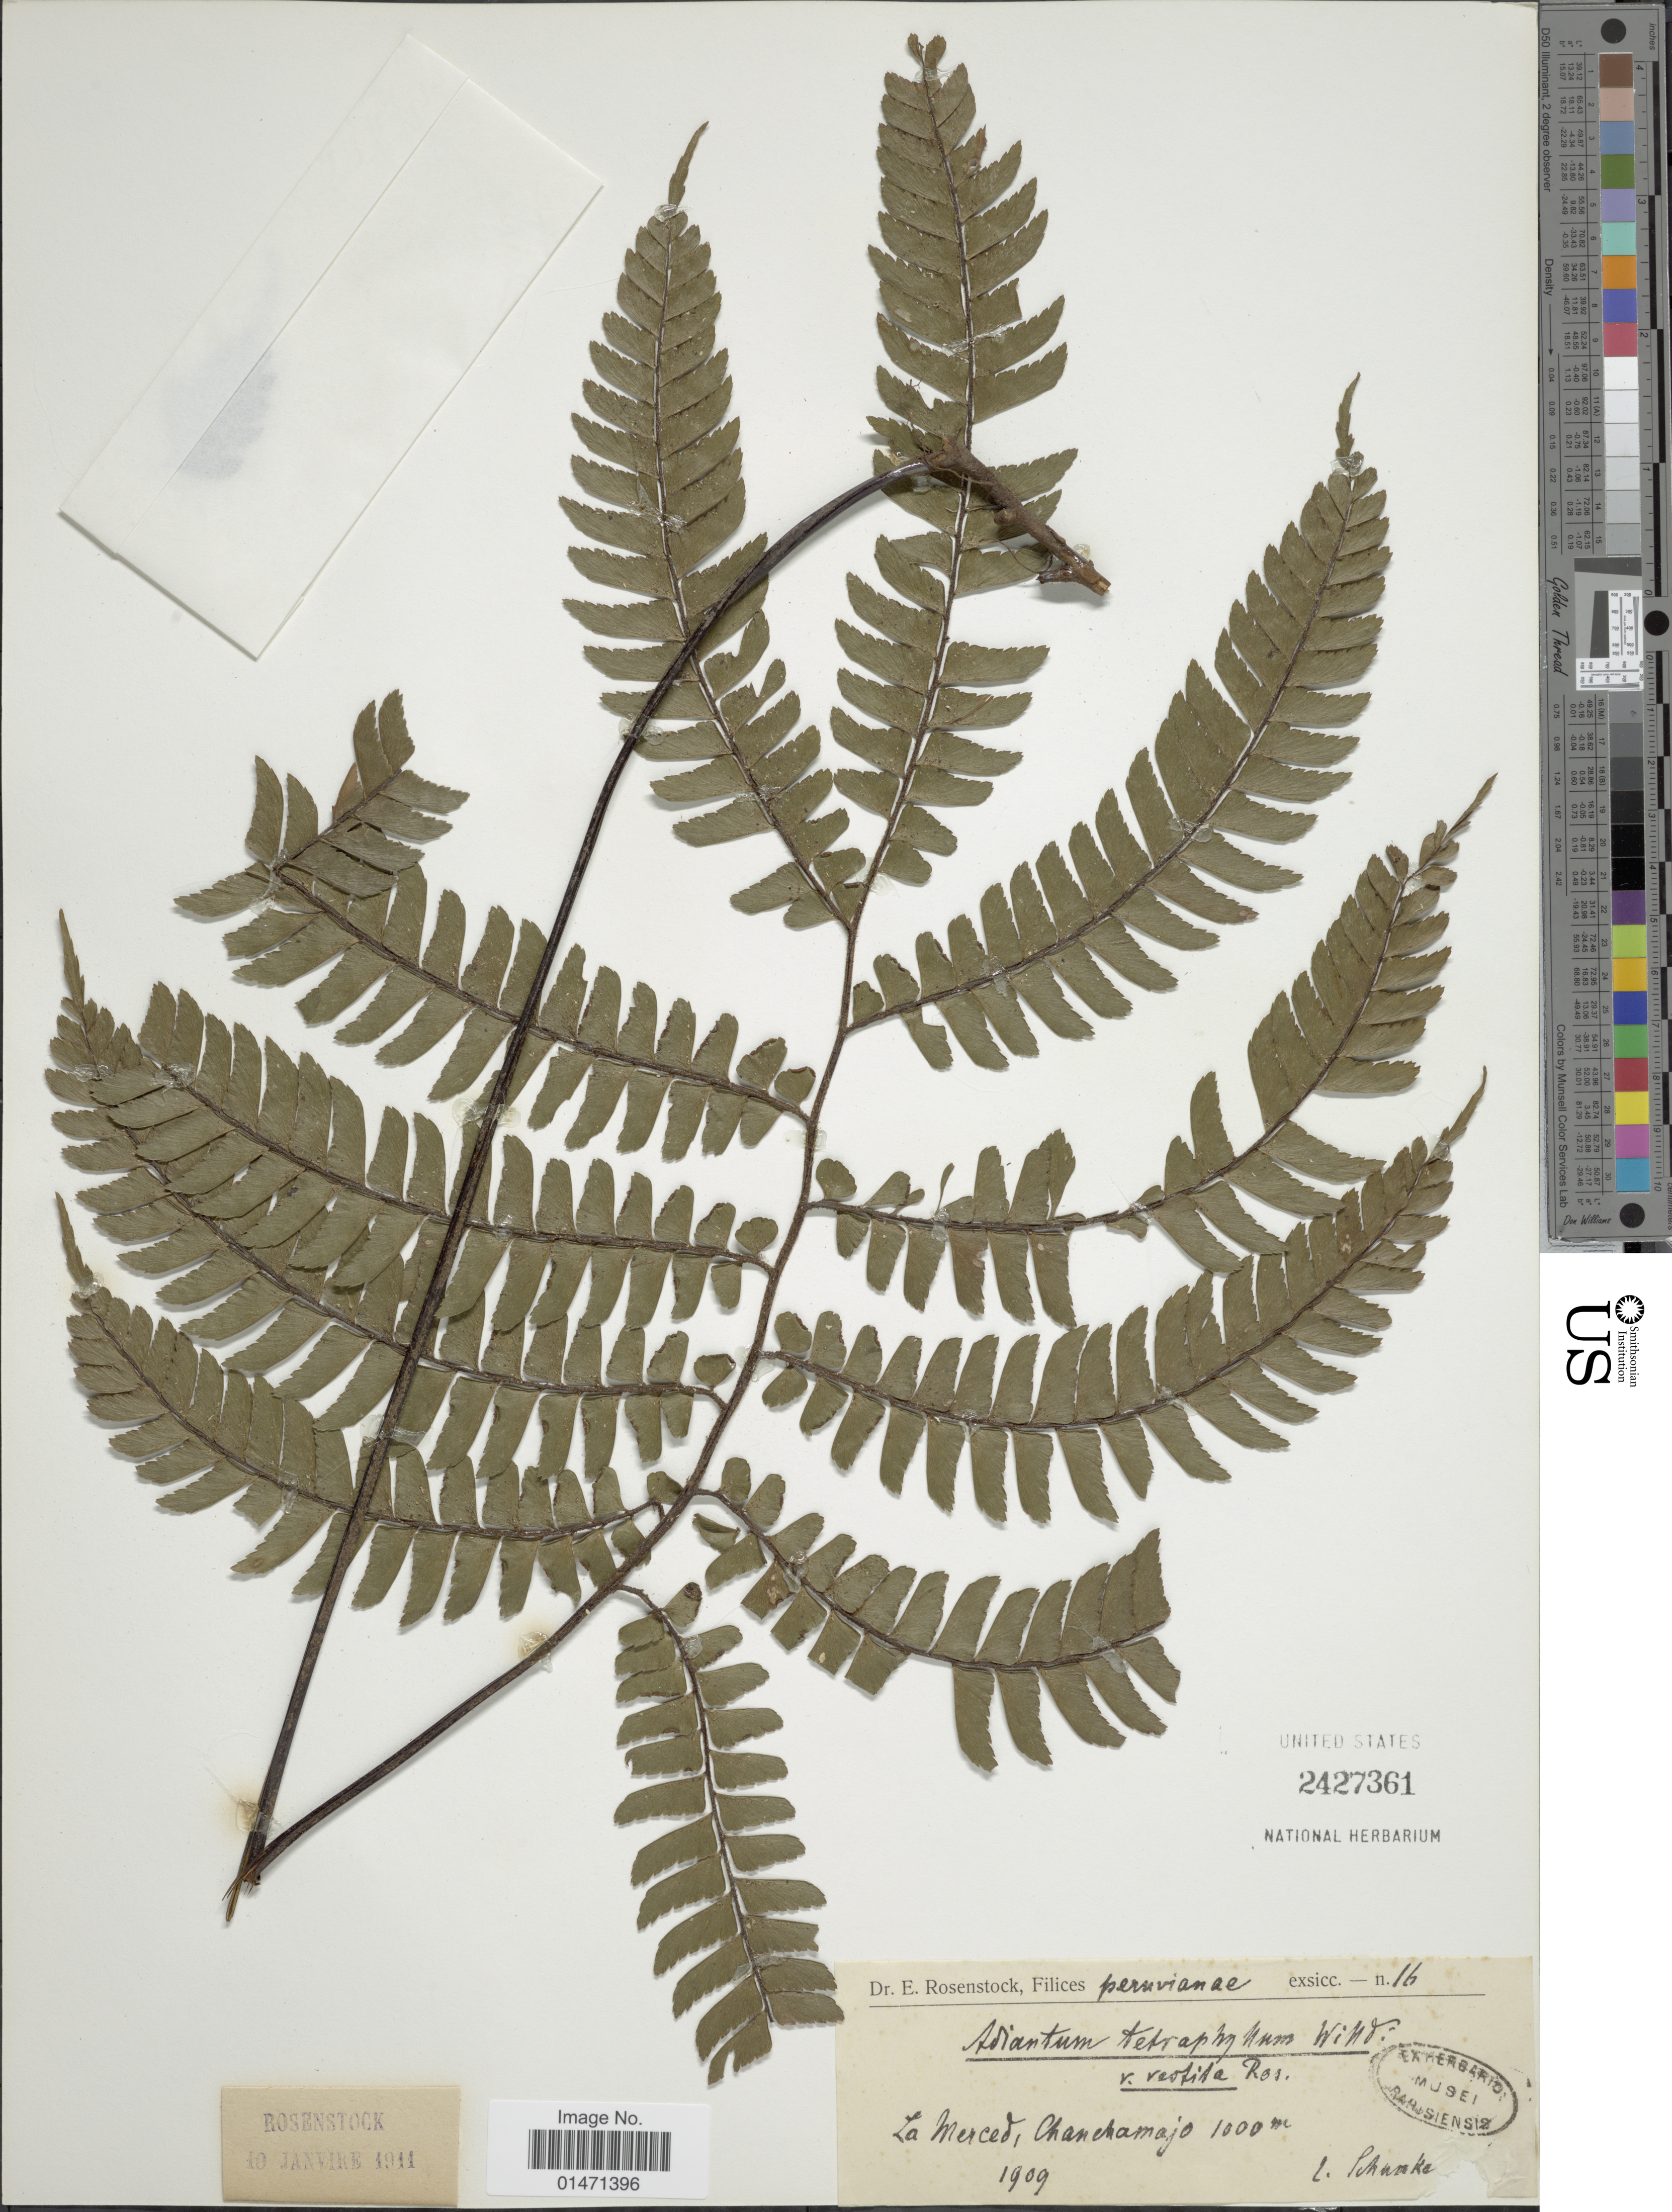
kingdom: Plantae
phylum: Tracheophyta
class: Polypodiopsida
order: Polypodiales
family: Pteridaceae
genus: Adiantum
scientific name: Adiantum rondonii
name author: A. Samp.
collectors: Schunke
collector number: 16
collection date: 1909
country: Peru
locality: Filices Peruvuanae, La Merced, Chanchamajo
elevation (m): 1000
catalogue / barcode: US 2427361